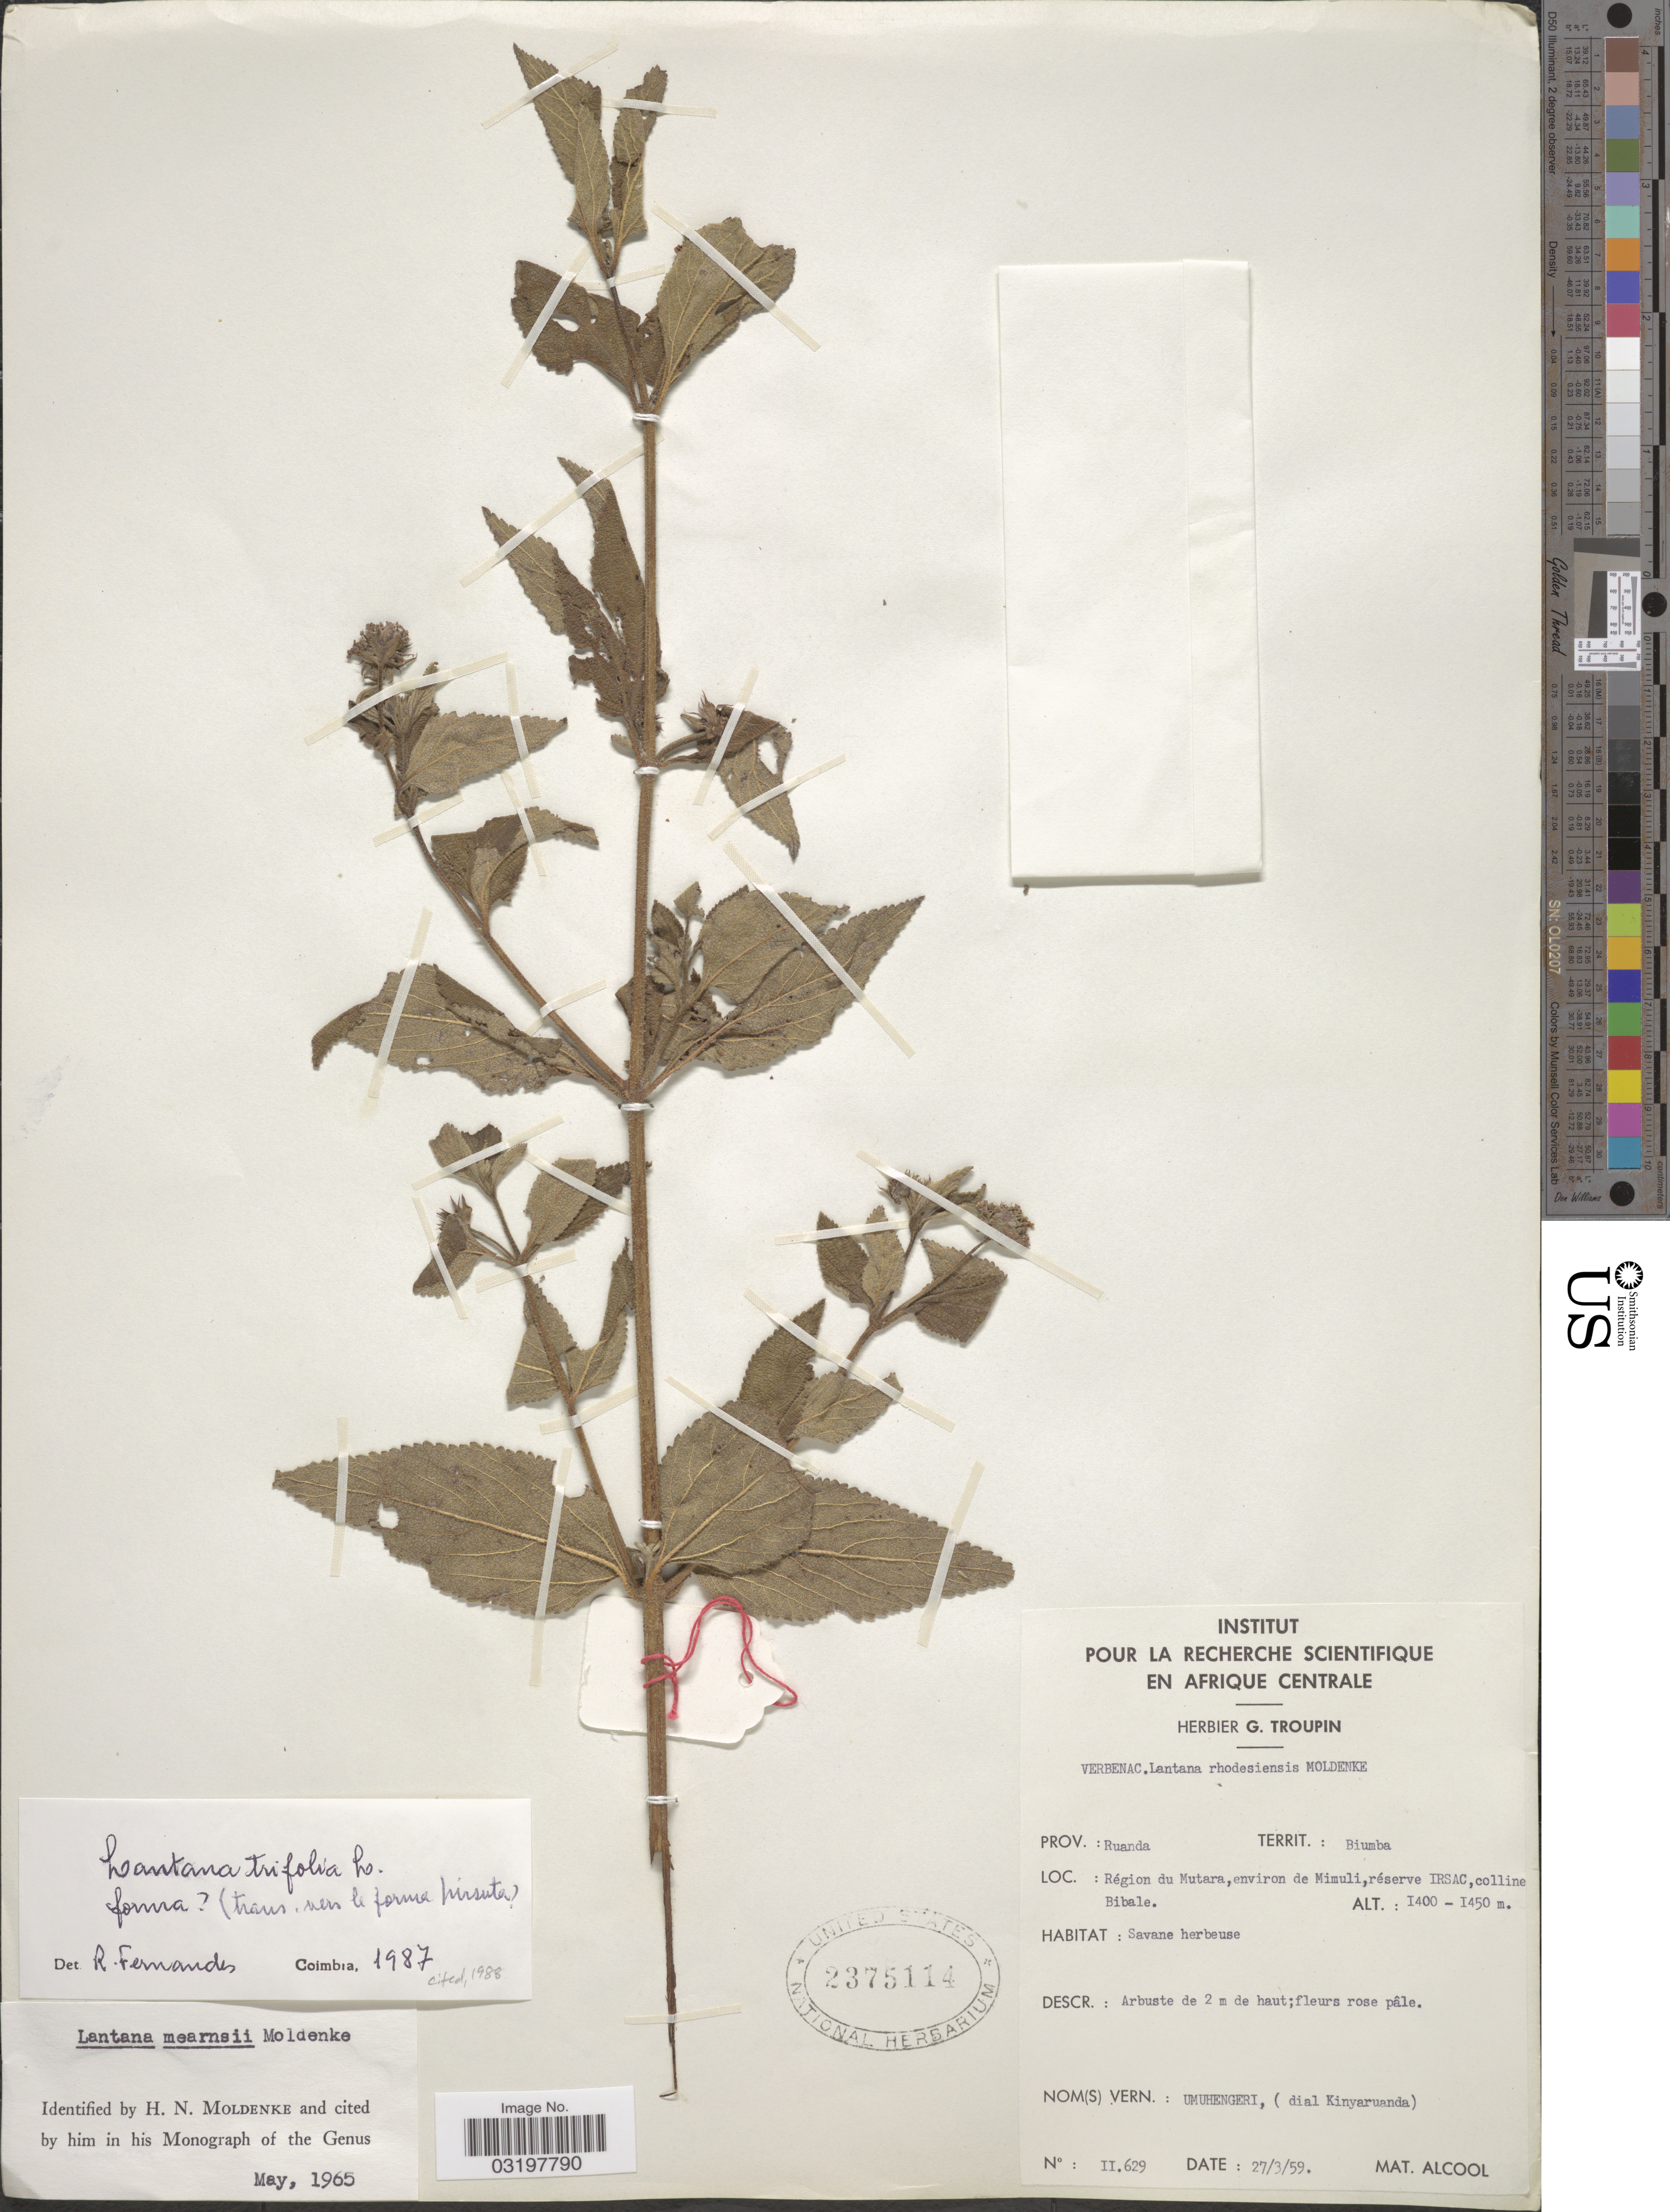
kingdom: Plantae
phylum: Tracheophyta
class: Magnoliopsida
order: Lamiales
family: Verbenaceae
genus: Lantana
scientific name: Lantana trifolia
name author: L.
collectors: ex herb. G. Troupin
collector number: II629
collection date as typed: Transcribed d/m/y: 27/3/59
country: Rwanda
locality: Prov.: Ruanda, Territ.: Biumba, Région du Mutara, environ de Mimuli, réserve IRSAC, colline Bibale.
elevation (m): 1400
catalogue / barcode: US 2375114